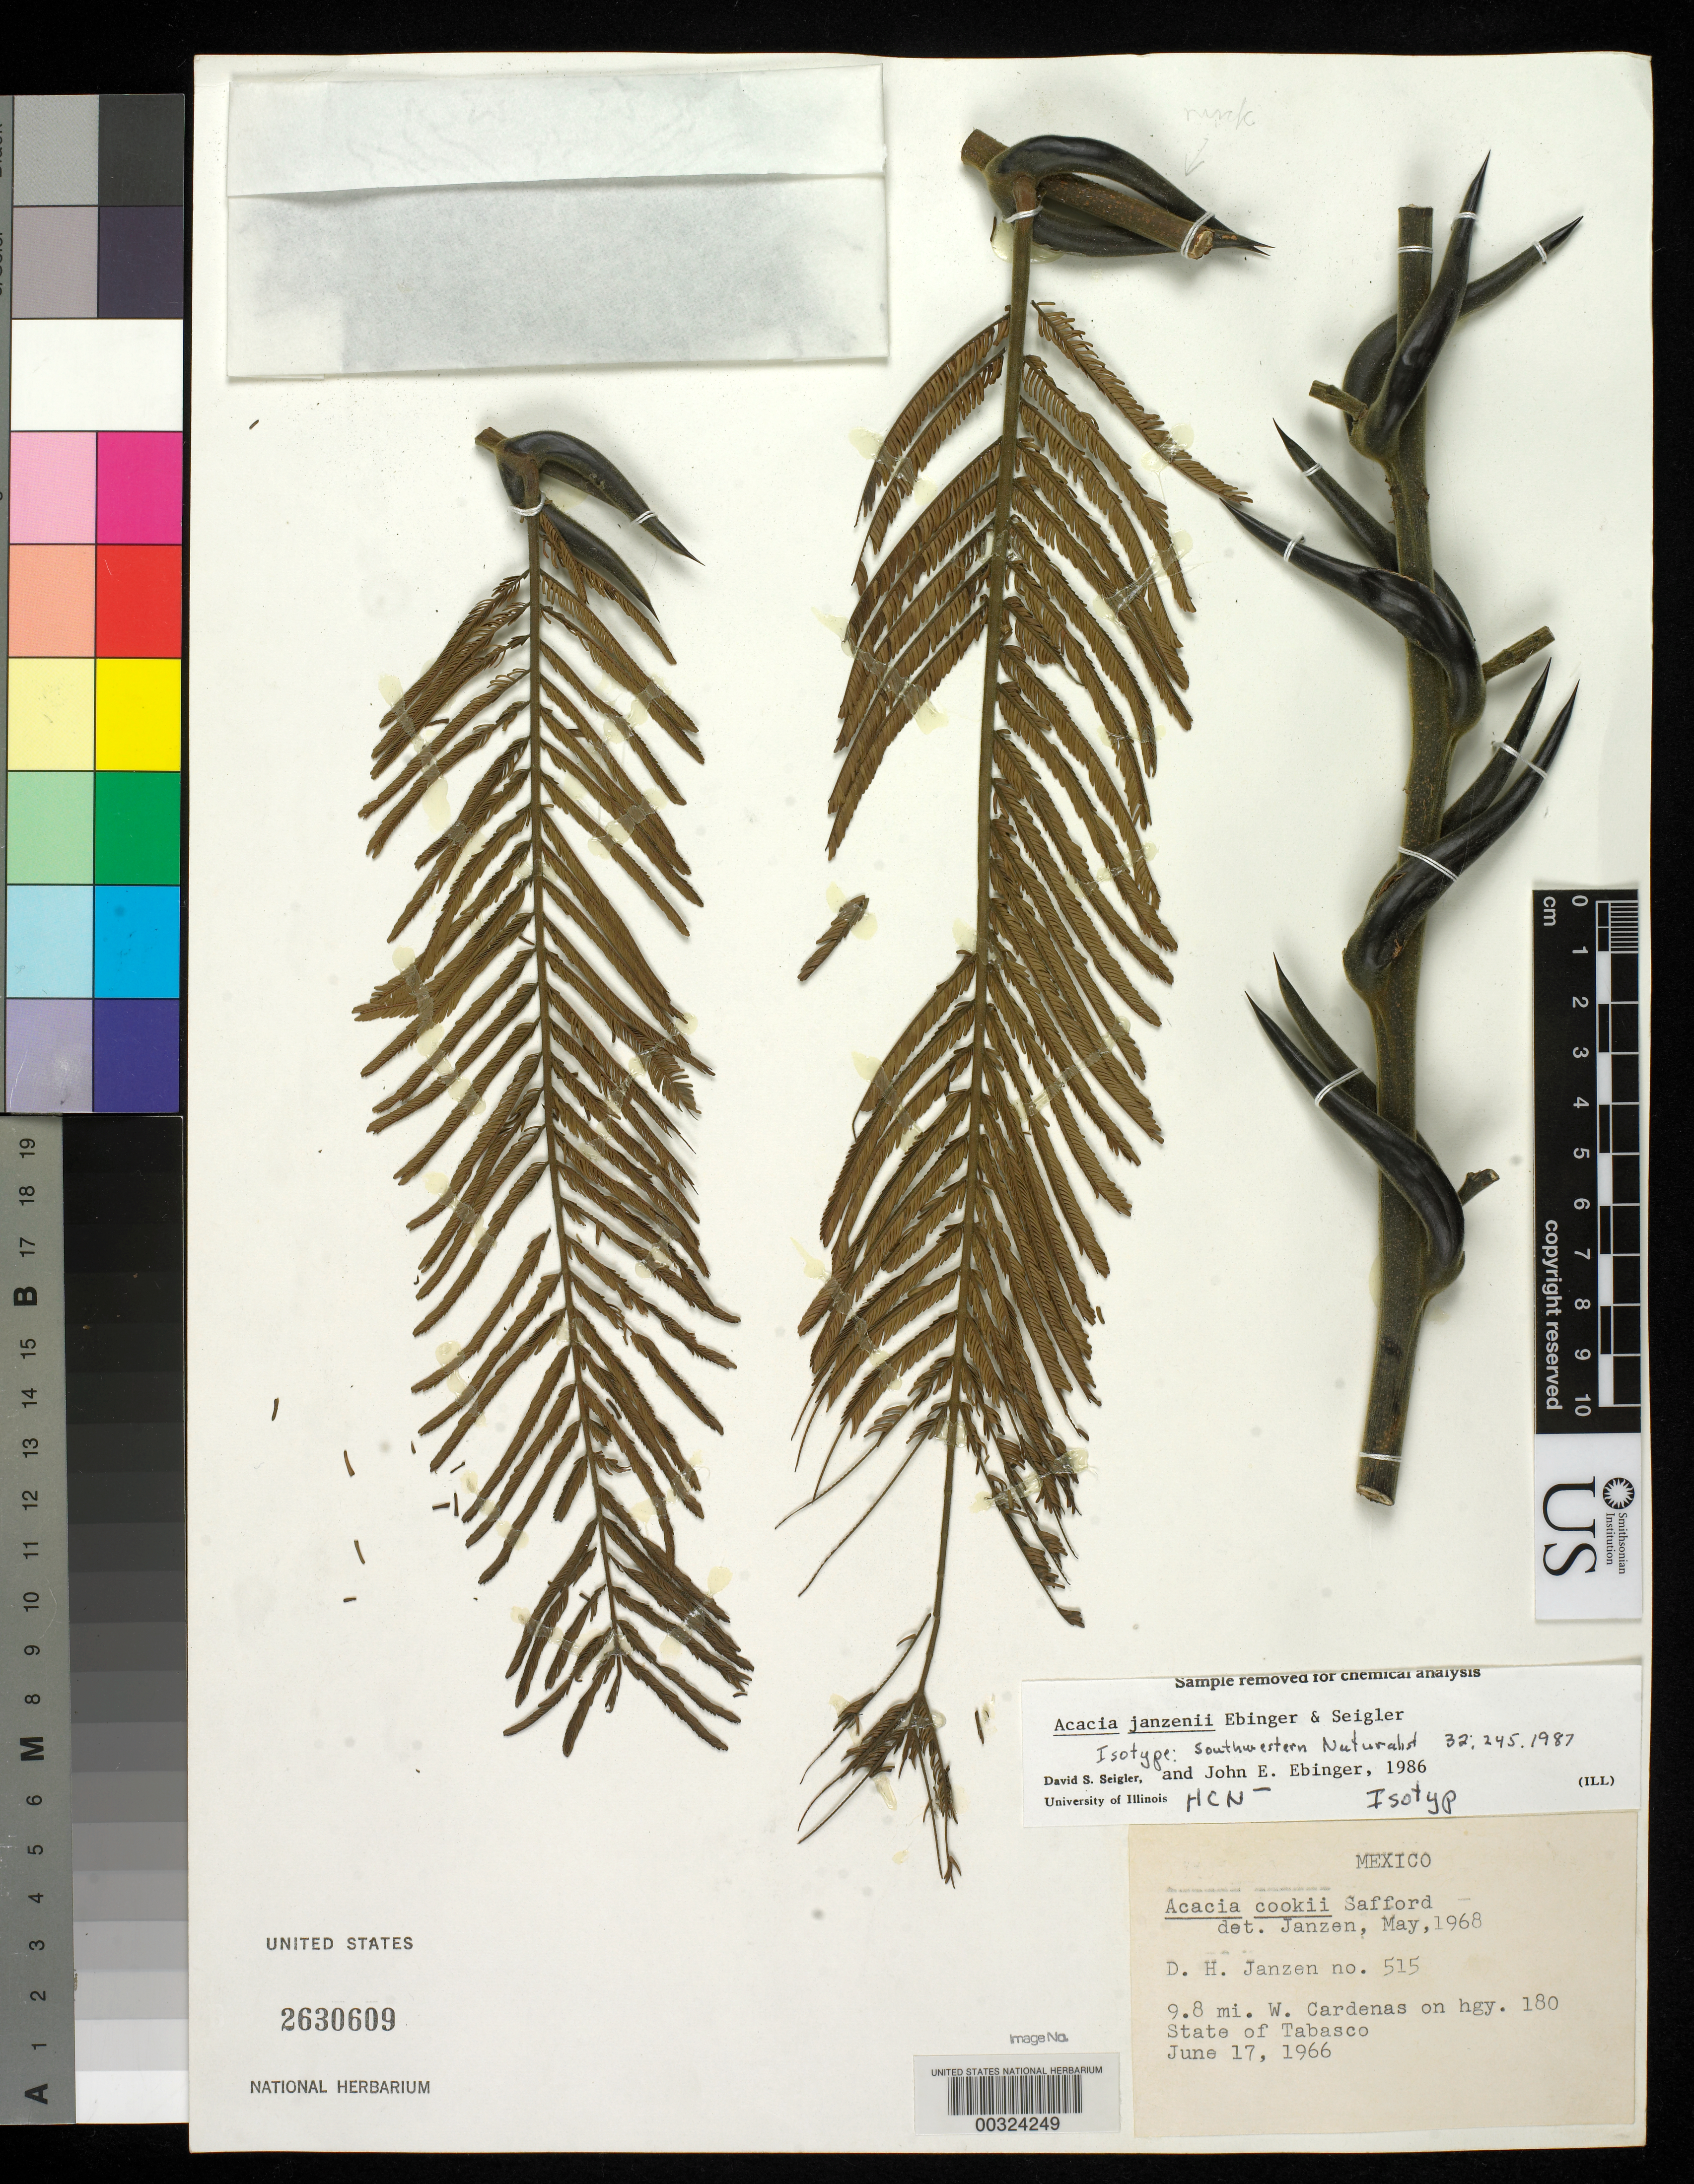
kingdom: Plantae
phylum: Tracheophyta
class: Magnoliopsida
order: Fabales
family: Fabaceae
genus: Acacia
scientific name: Acacia janzenii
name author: Ebinger & Seigler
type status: Isotype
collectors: D. Janzen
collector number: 515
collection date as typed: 17 Jun 1966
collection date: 1966-06-17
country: Mexico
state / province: Tabasco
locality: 9.8 mi W Cardenas on highway 180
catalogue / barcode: US 2630609